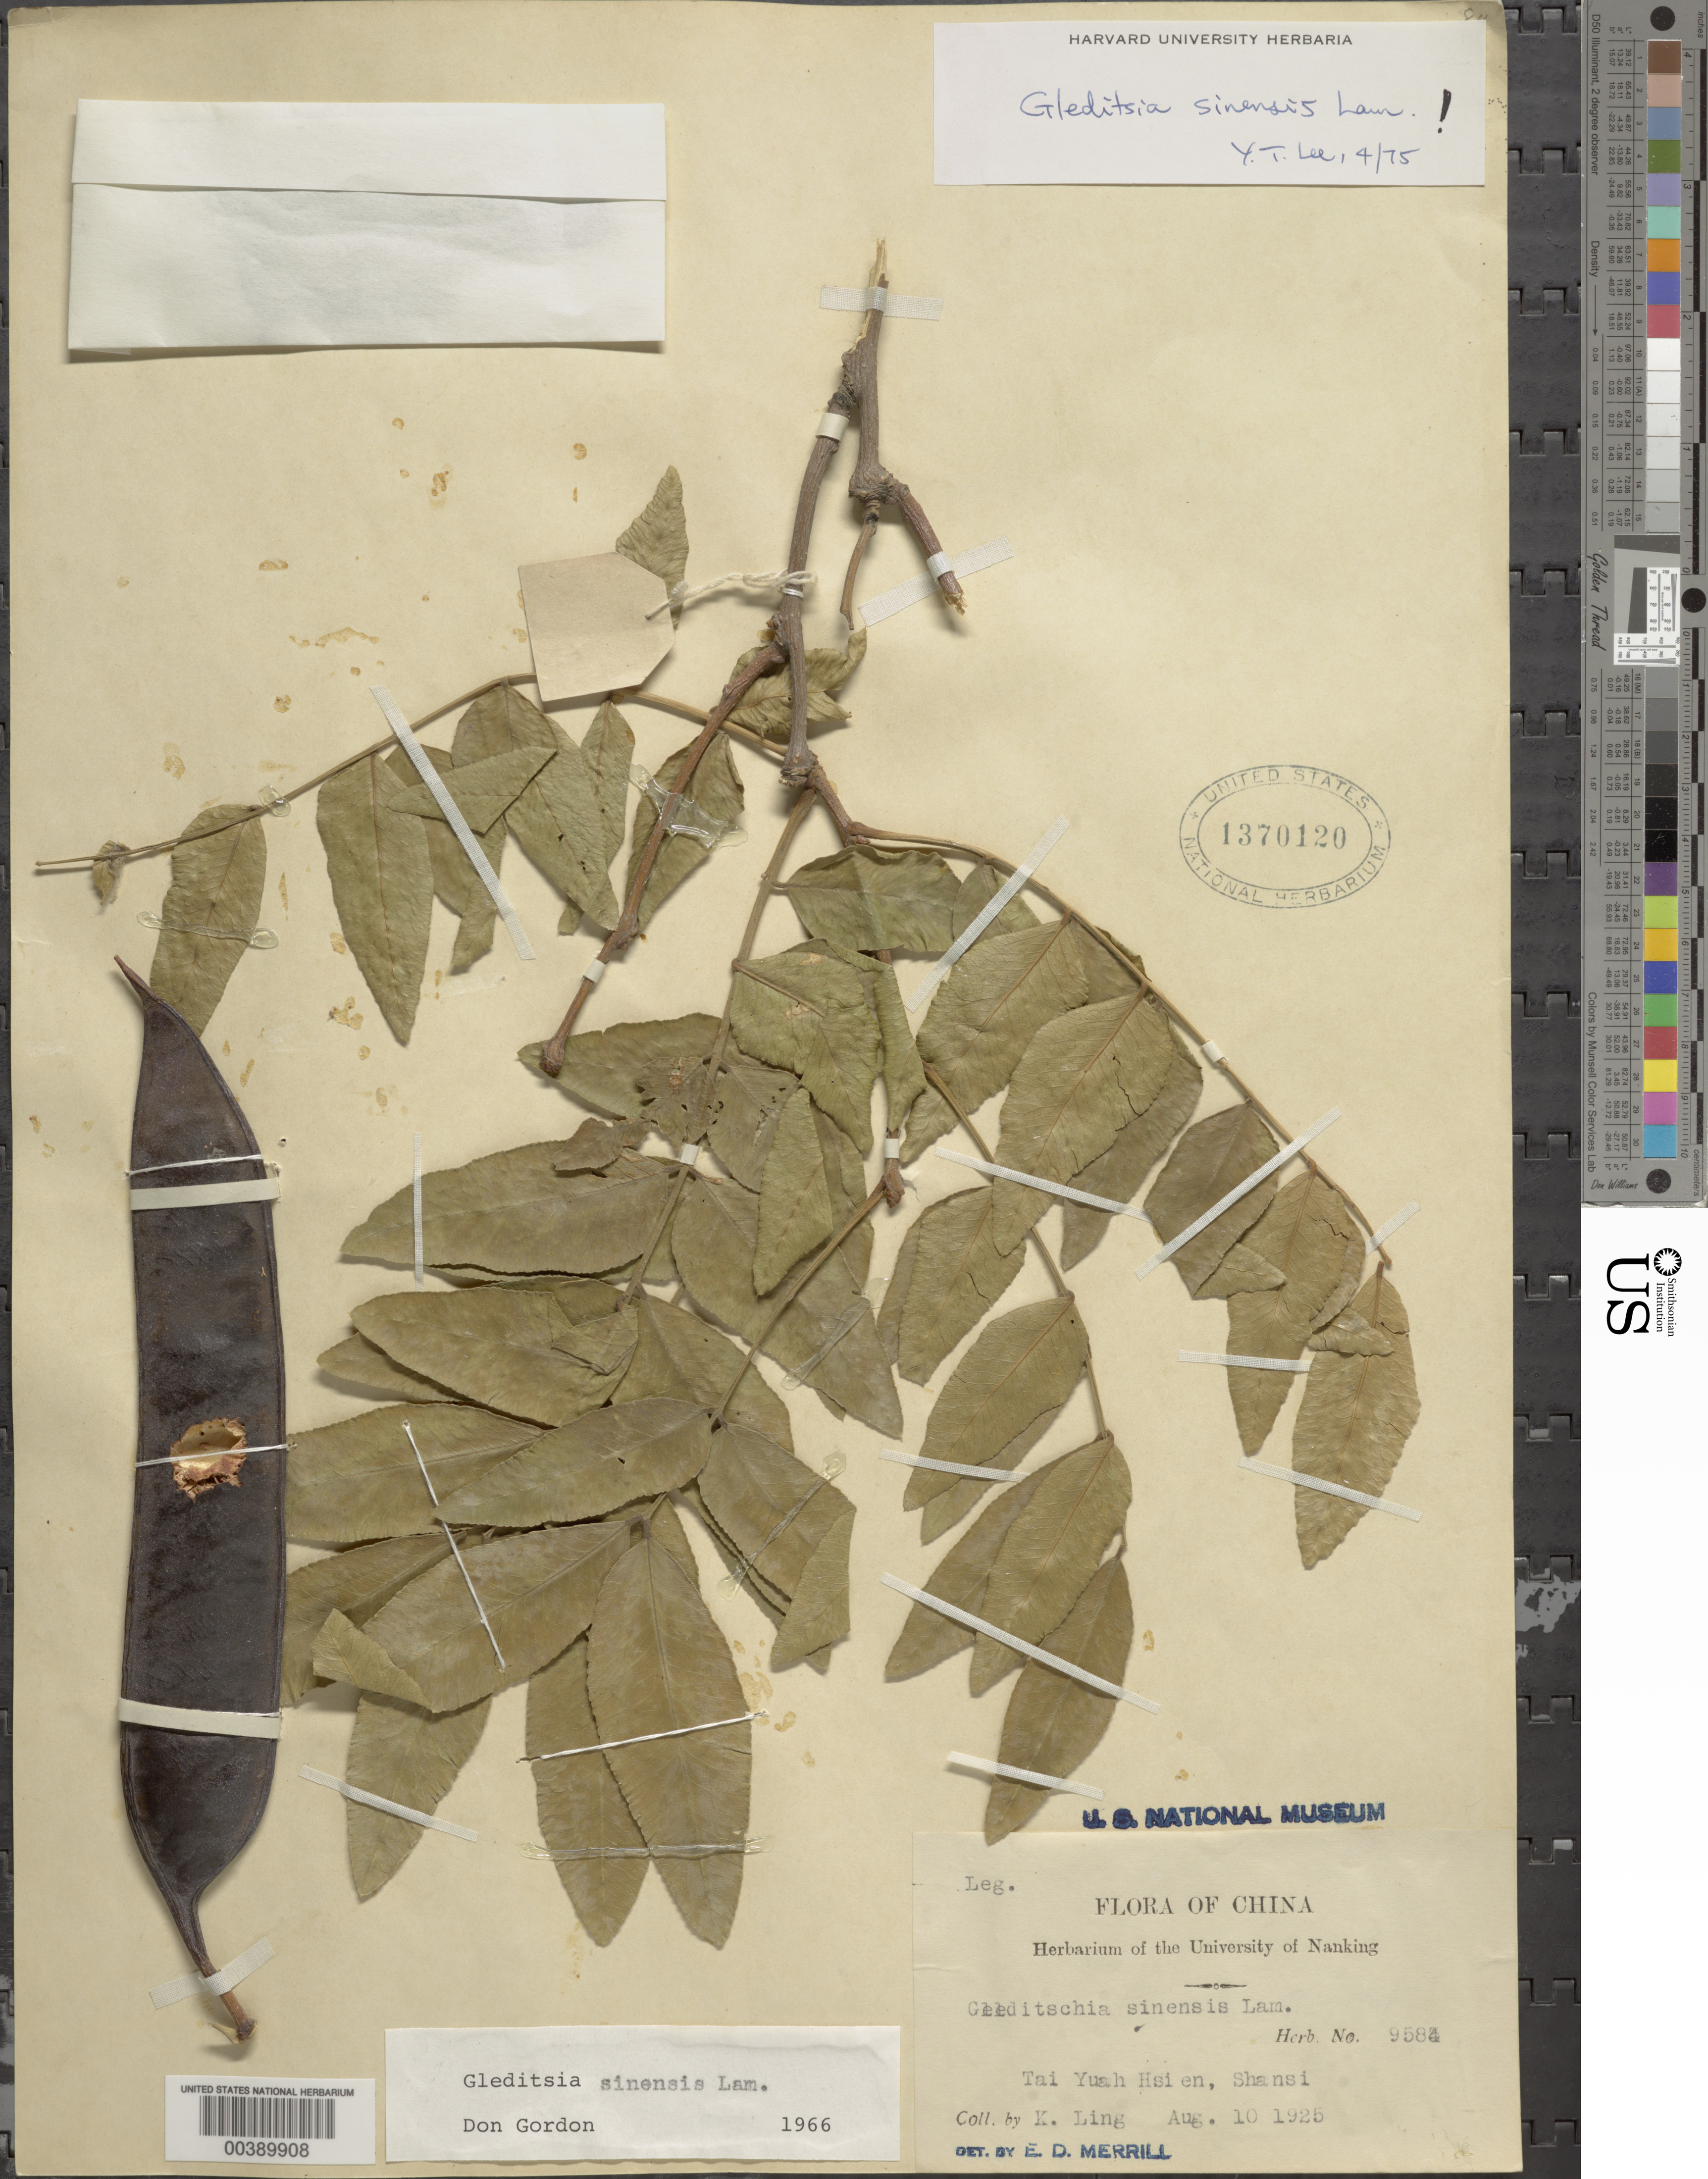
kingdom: Plantae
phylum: Tracheophyta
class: Magnoliopsida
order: Fabales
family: Fabaceae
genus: Gleditsia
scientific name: Gleditsia sinensis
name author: Lam.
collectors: K. Ling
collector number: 9684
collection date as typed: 10 Aug 1925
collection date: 1925-08-10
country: China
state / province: Shanxi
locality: Tai huah hsien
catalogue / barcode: US 1370120